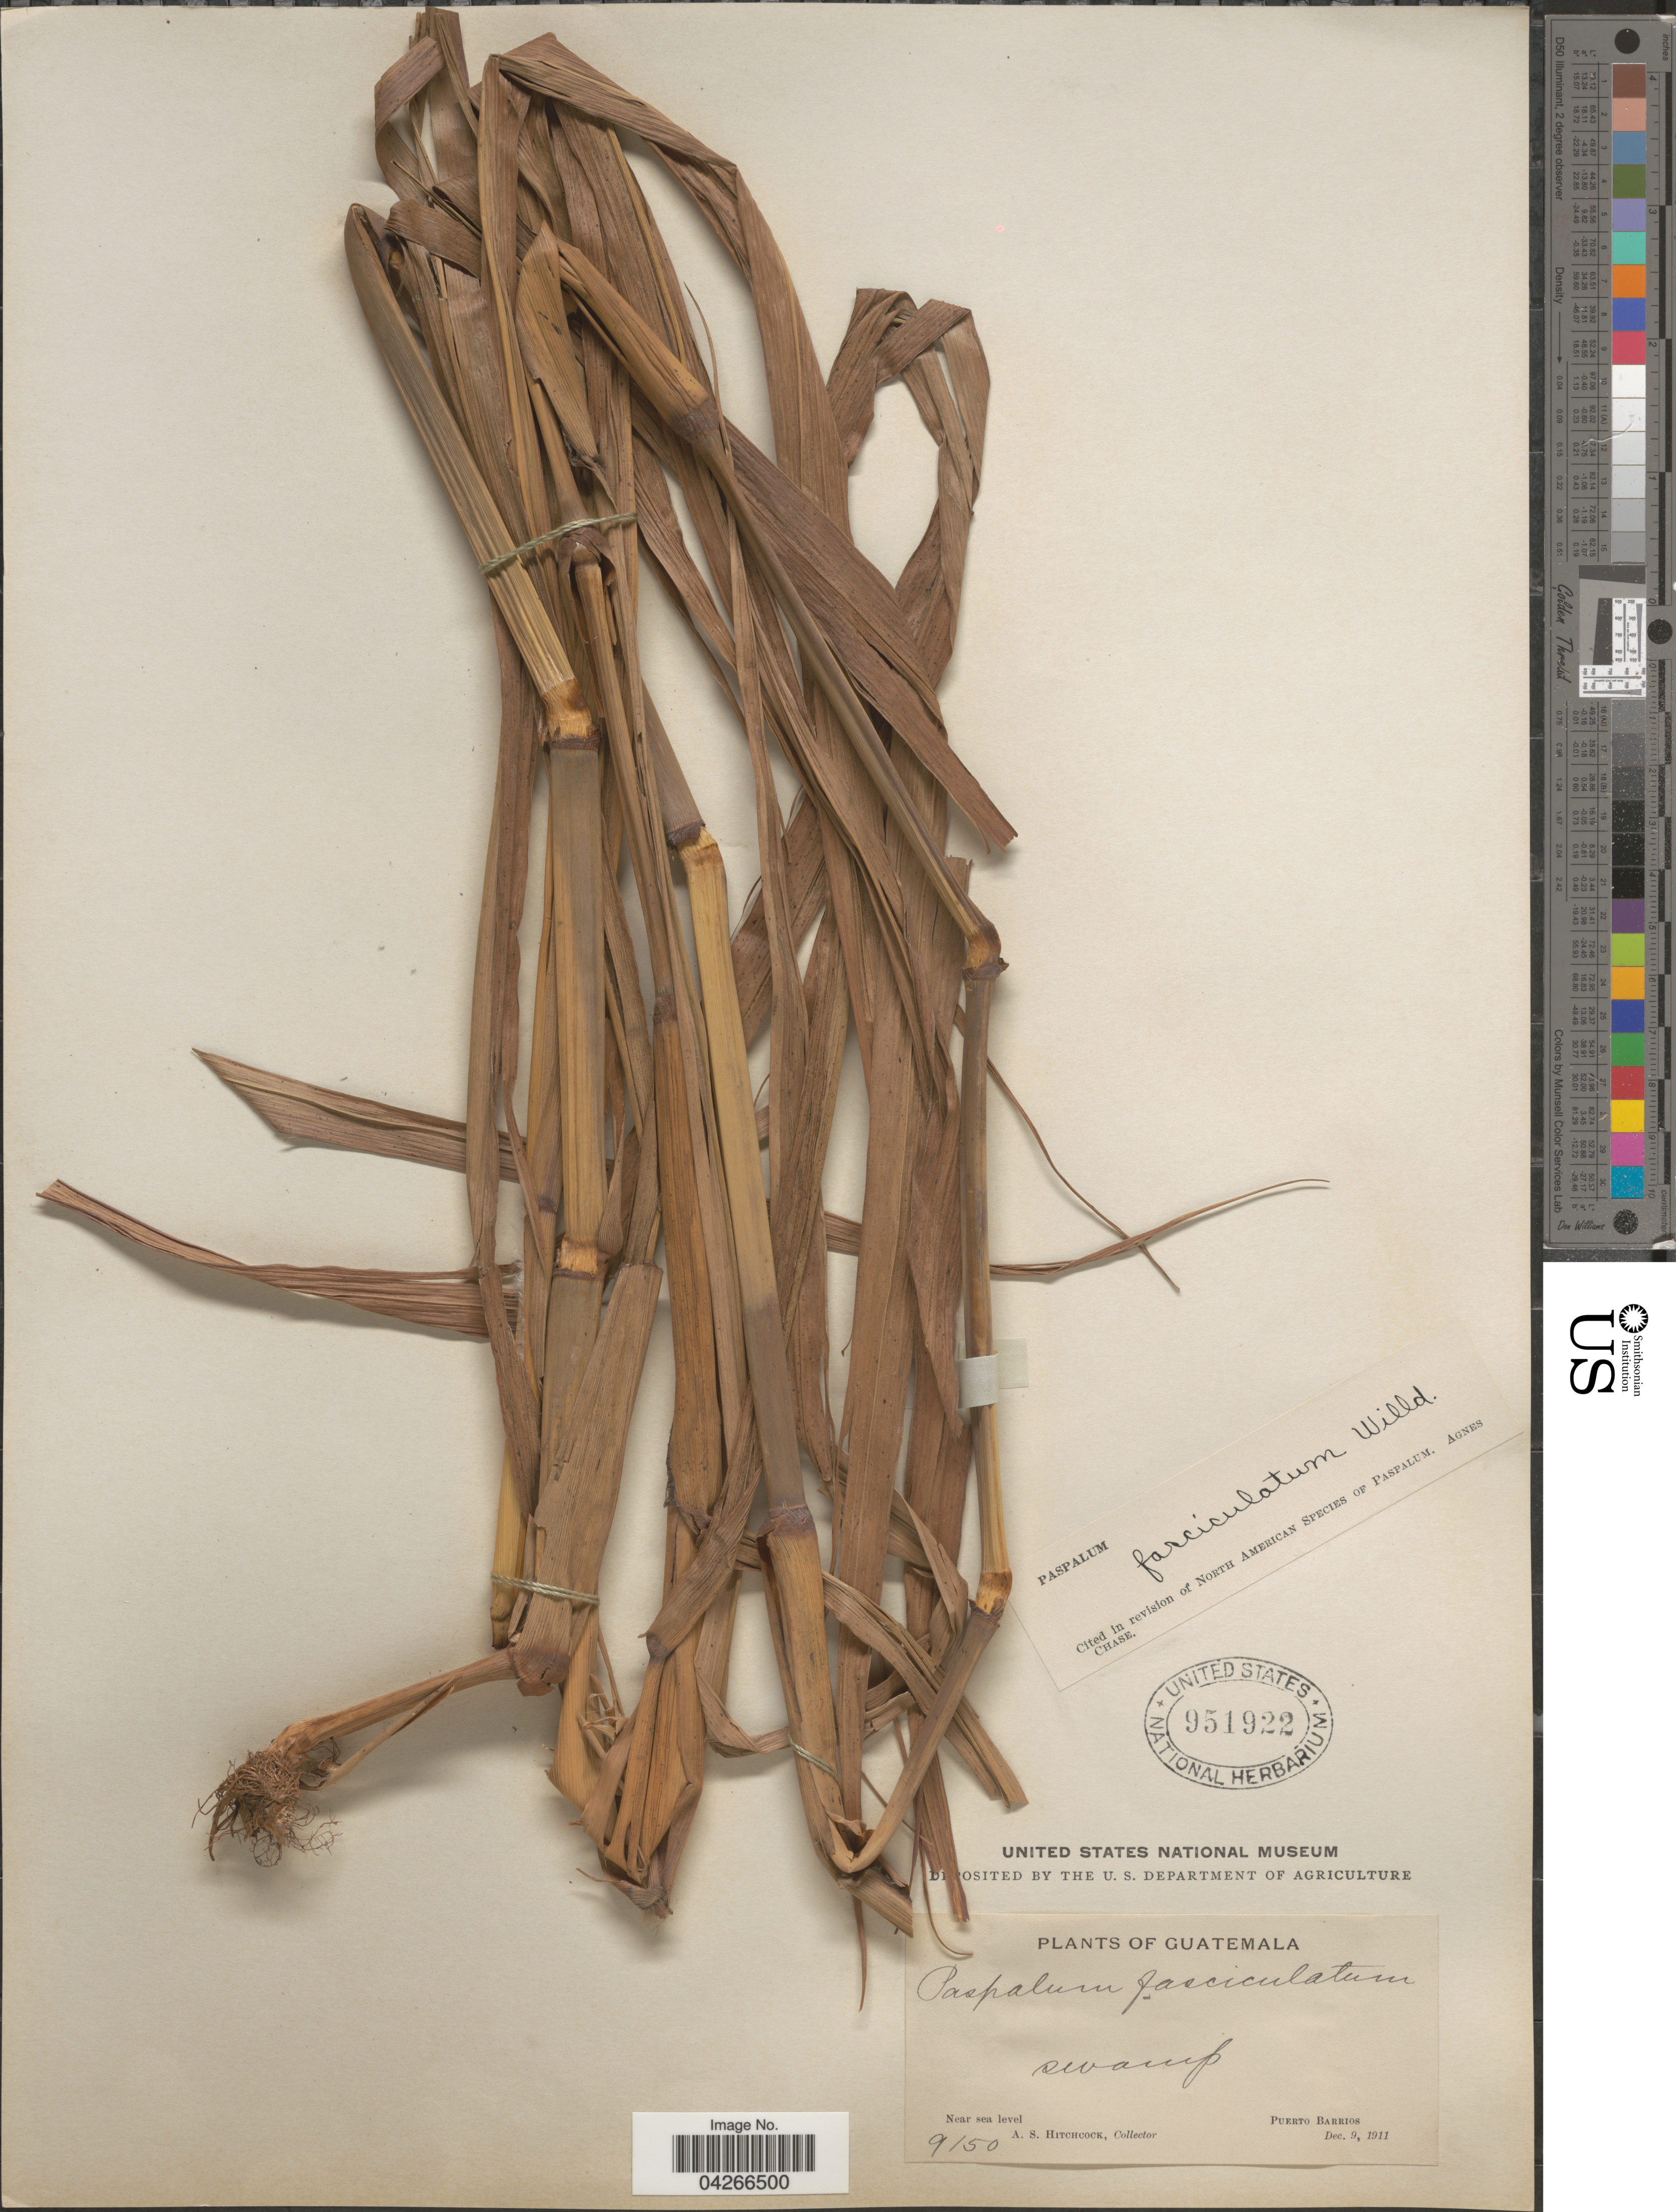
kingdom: Plantae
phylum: Tracheophyta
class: Liliopsida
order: Poales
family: Poaceae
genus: Paspalum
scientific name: Paspalum fasciculatum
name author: Willd. ex Flüggé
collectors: A. S. Hitchcock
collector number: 9150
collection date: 1911-12-09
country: Guatemala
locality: Swamp. Puerto Barrios.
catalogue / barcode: US 951922